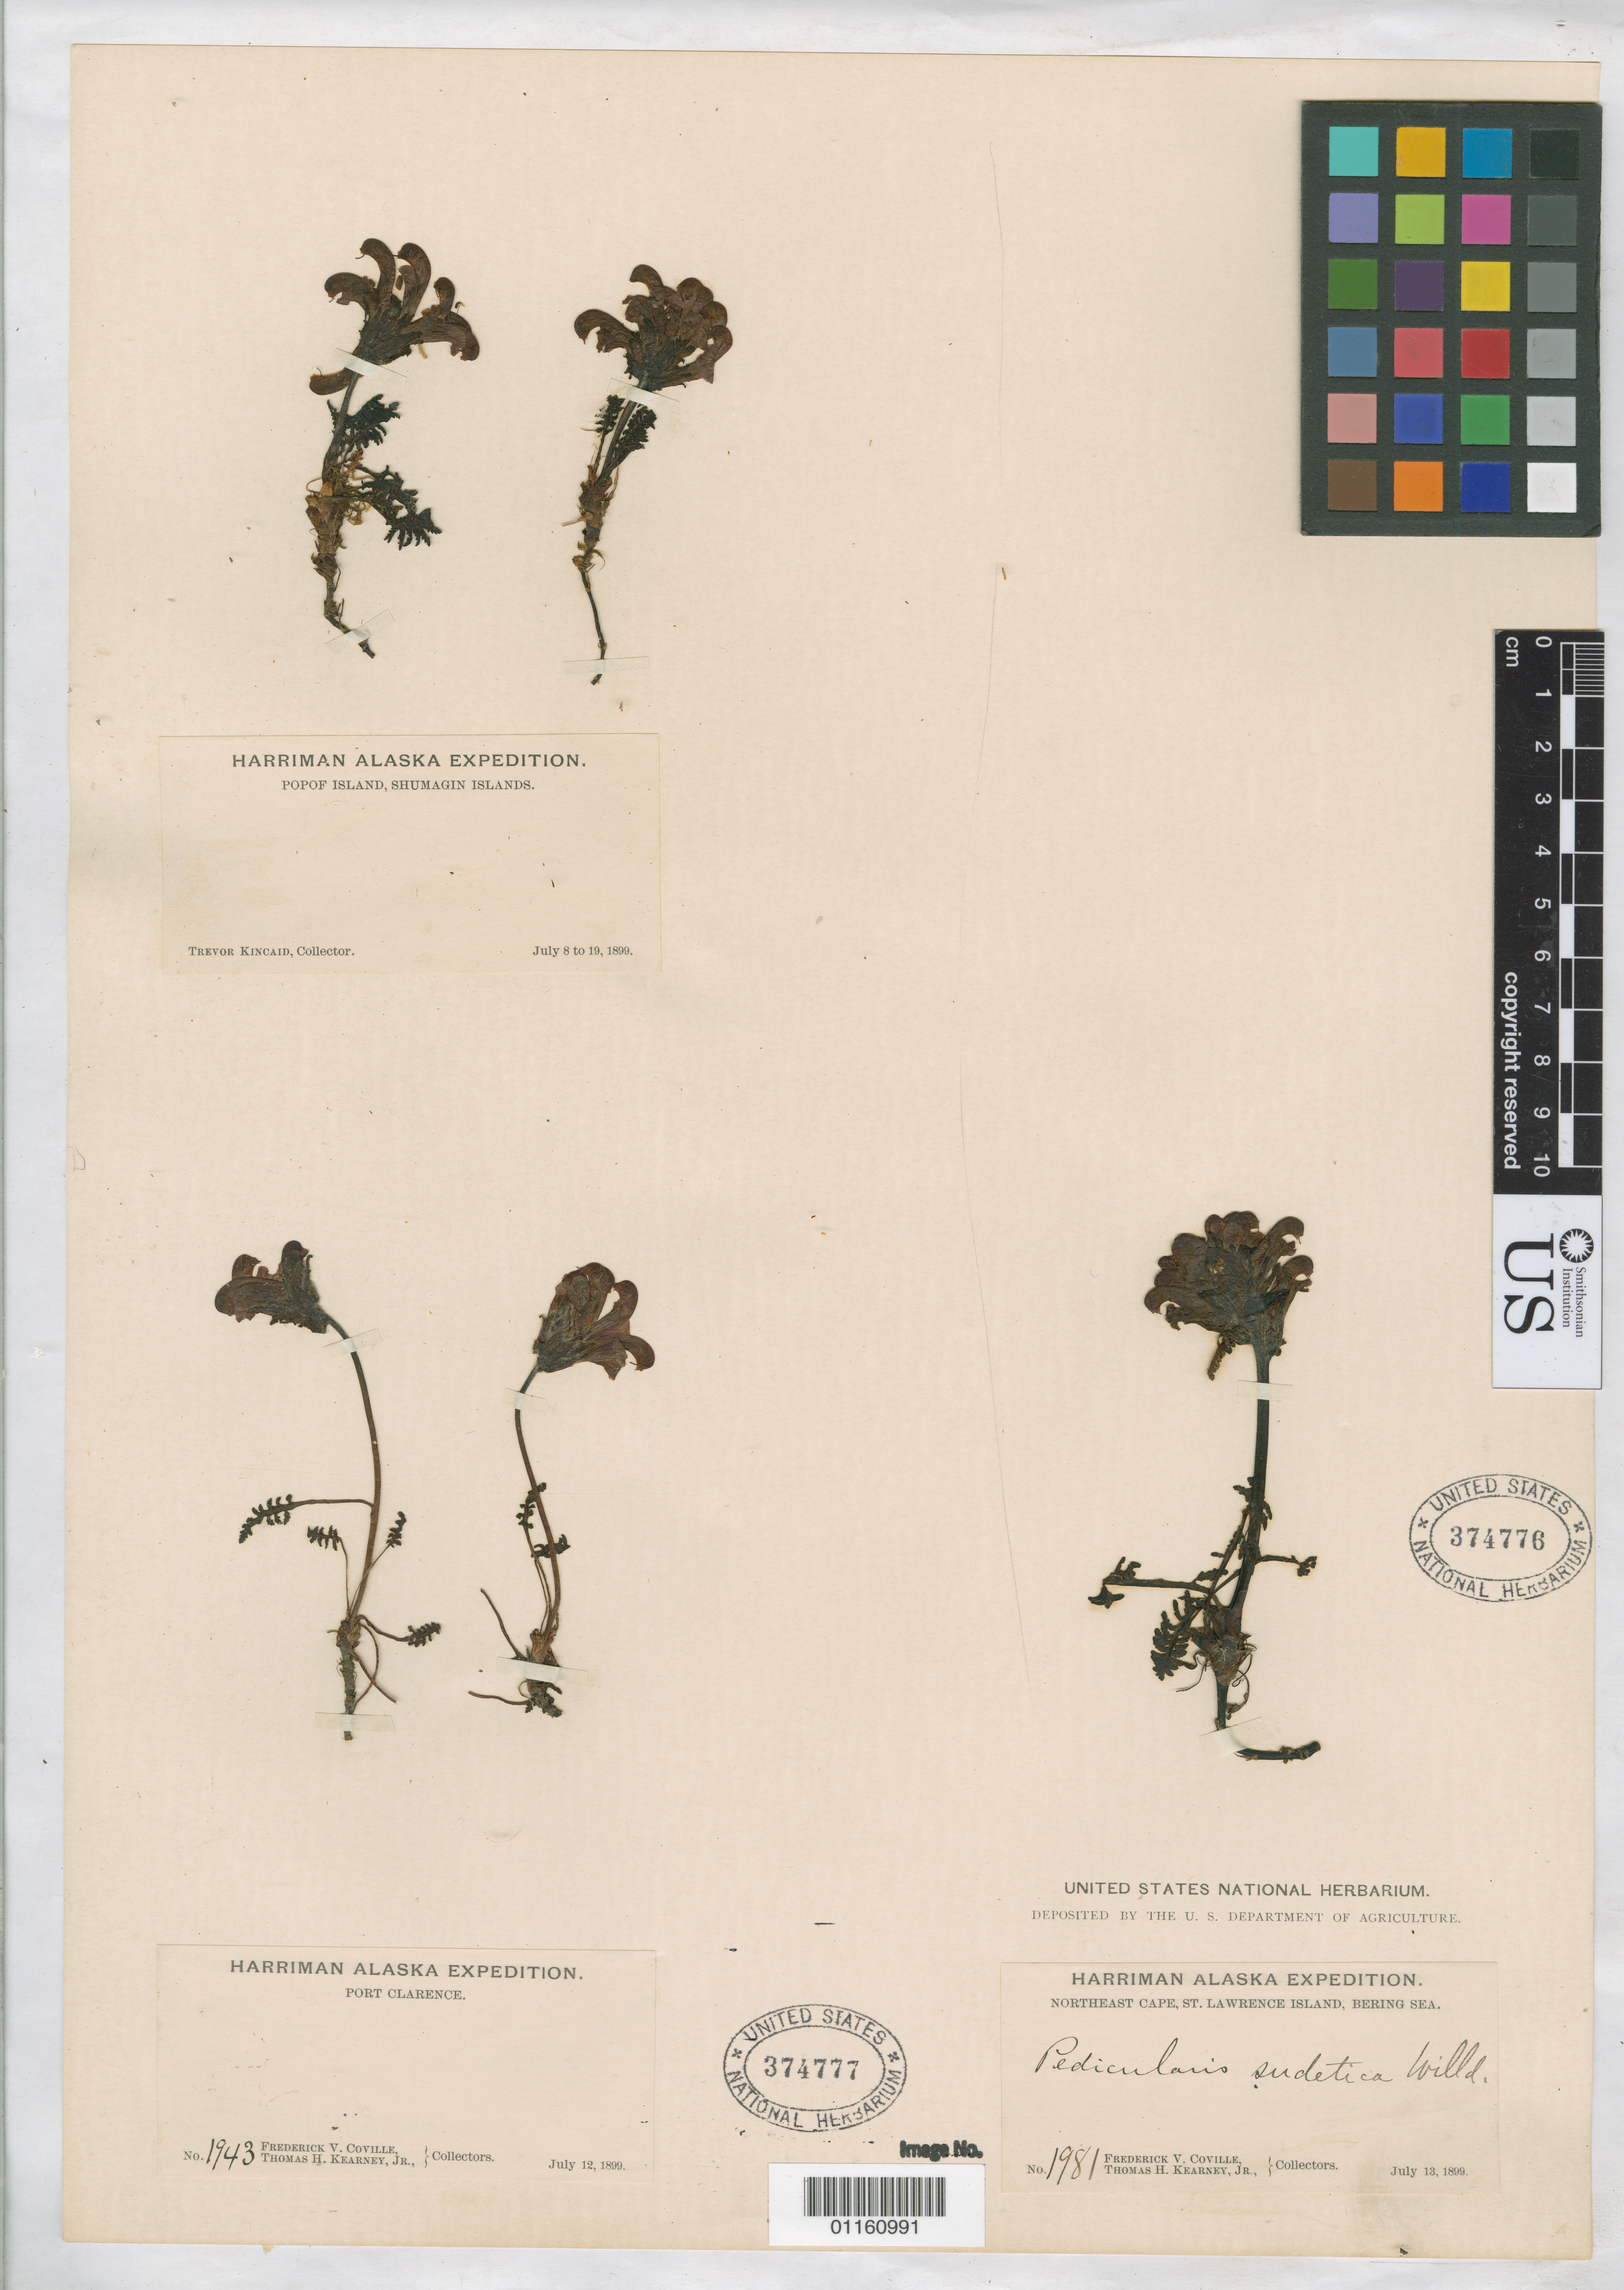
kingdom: Plantae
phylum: Tracheophyta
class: Magnoliopsida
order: Lamiales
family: Orobanchaceae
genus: Pedicularis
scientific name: Pedicularis sudetica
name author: Willd.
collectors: F. V. Coville & T. H. Kearney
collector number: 1981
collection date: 1899-07-13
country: United States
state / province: Alaska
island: St. Lawrence Island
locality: Northeast Cape, St. Lawrence Island, Bering Sea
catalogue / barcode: US 374776